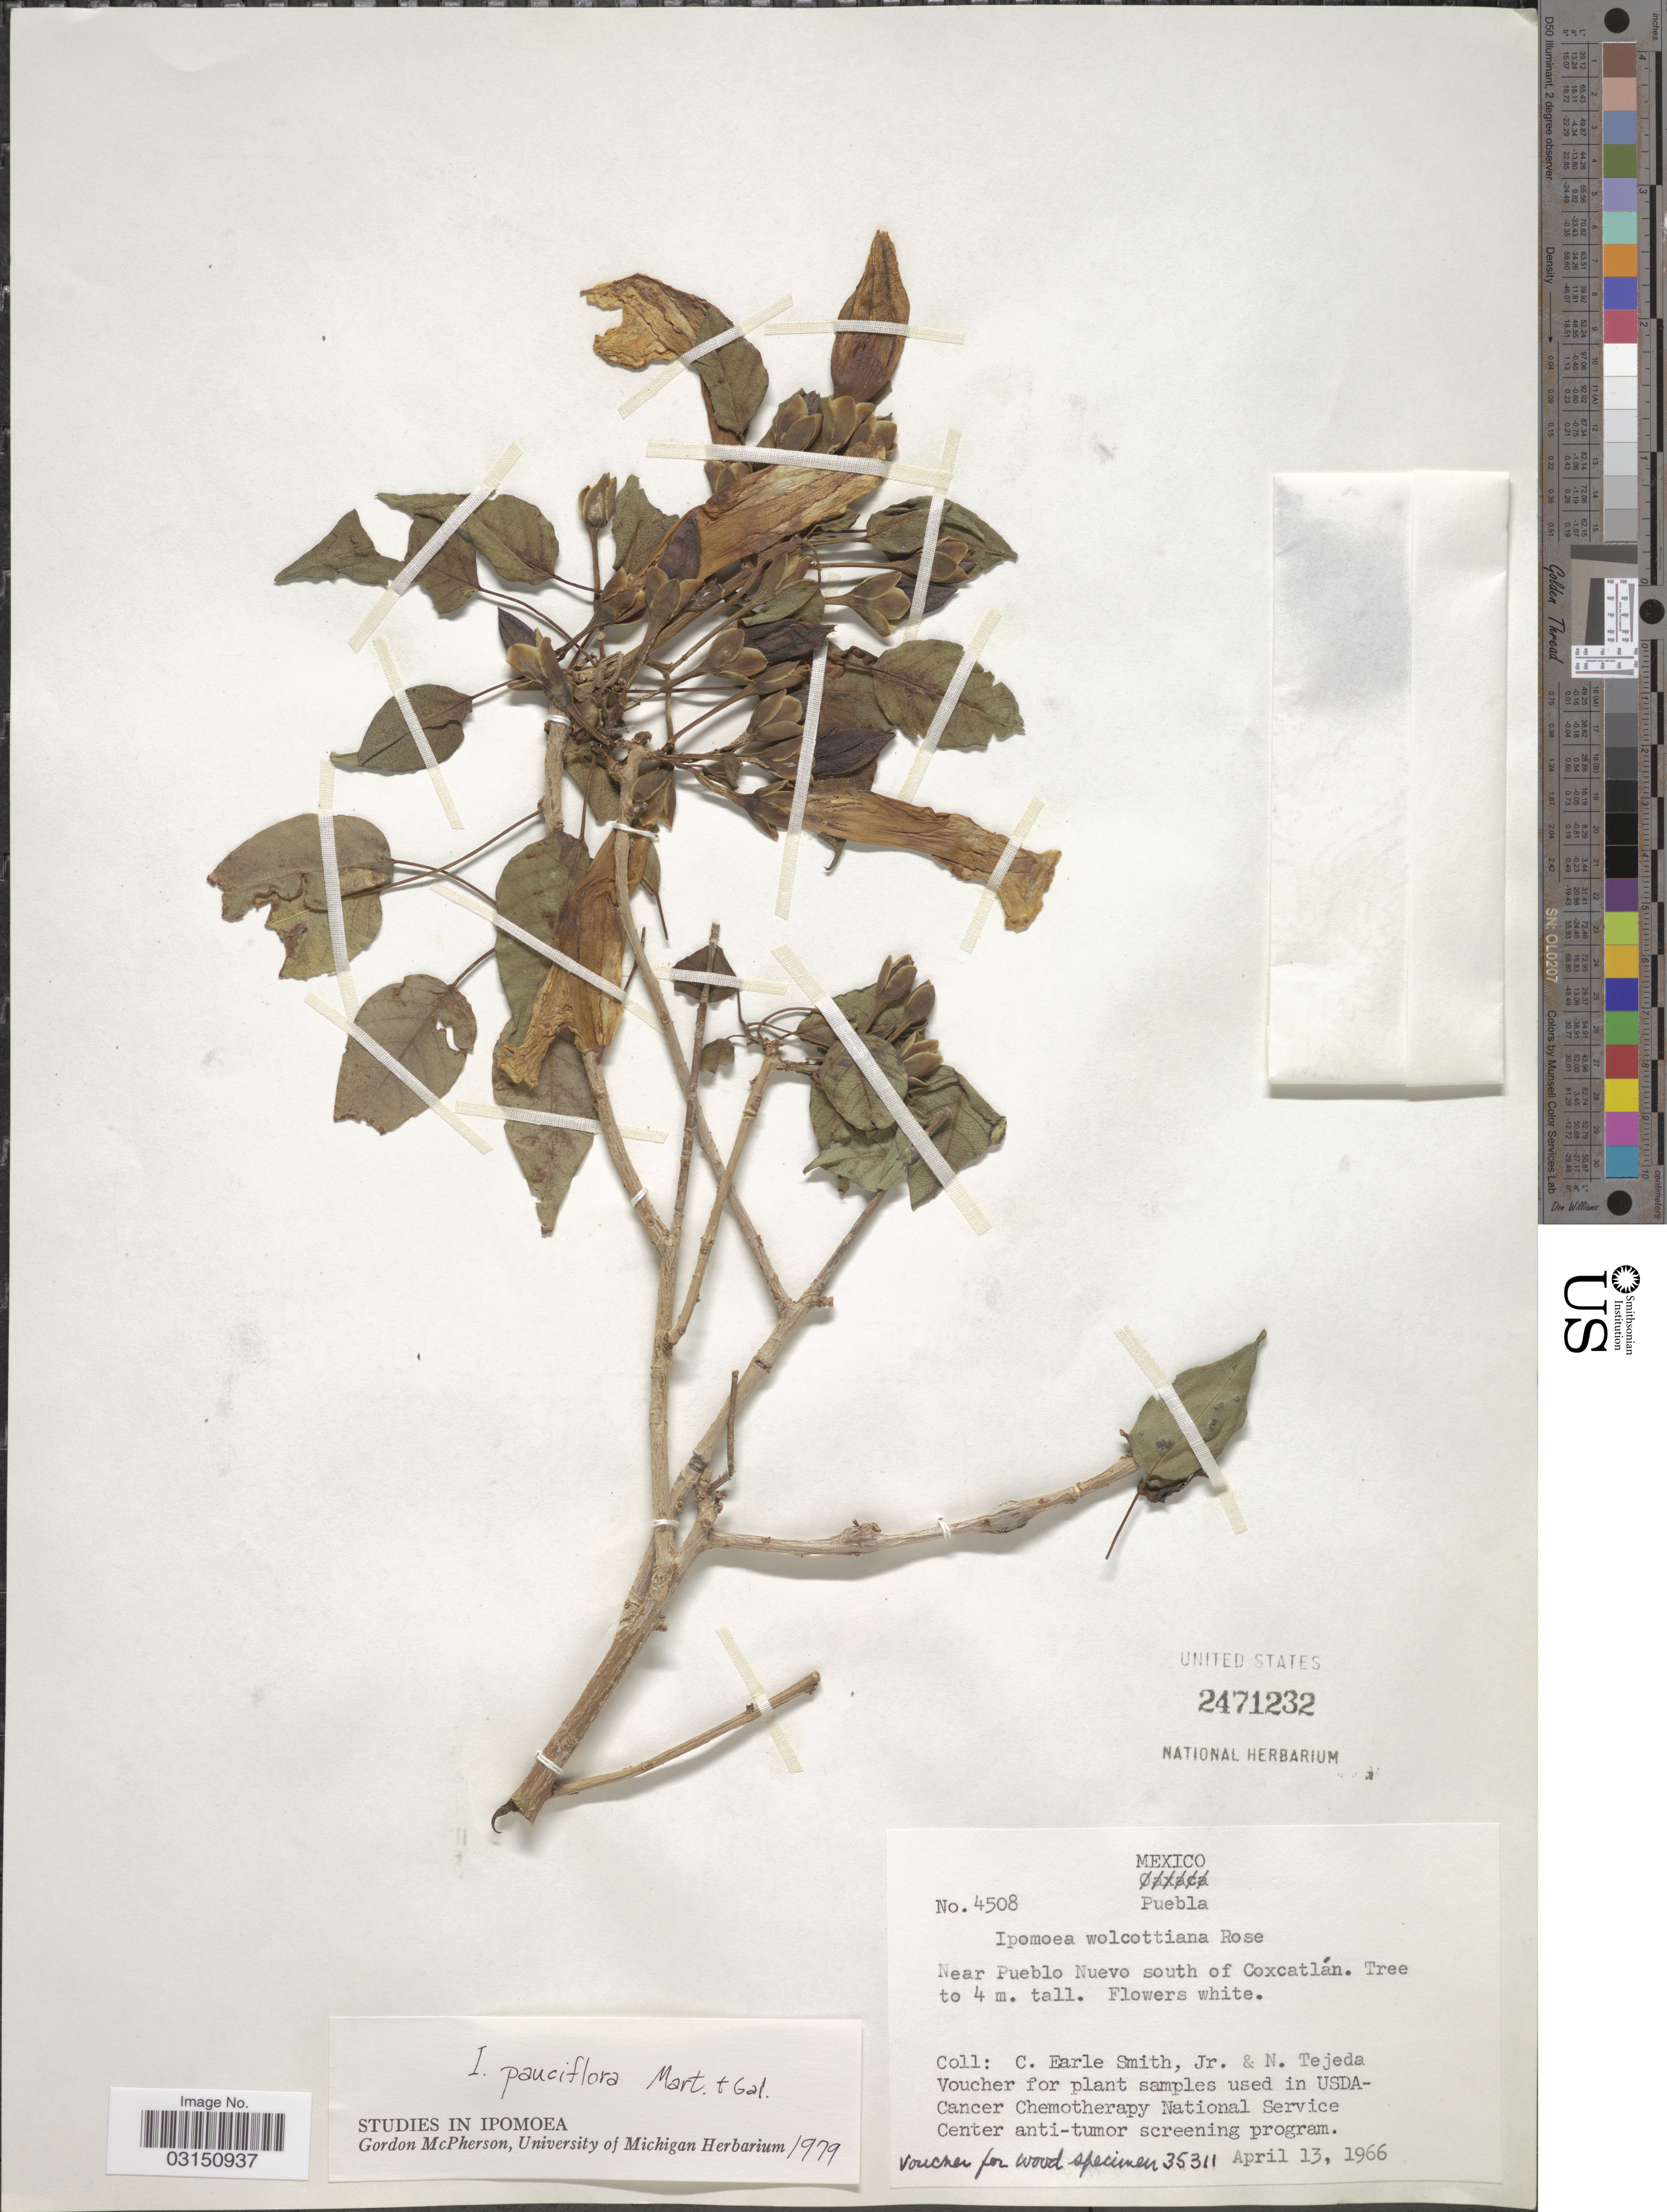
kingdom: Plantae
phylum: Tracheophyta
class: Magnoliopsida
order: Solanales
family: Convolvulaceae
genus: Ipomoea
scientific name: Ipomoea pauciflora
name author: M. Martens & Galeotti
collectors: C. E. Smith Jr. & N. Tejeda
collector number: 4508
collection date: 1966-04-13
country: Mexico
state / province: Puebla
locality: Near Pueblo Nuevo south of Coxcatlán.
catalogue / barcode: US 2471232